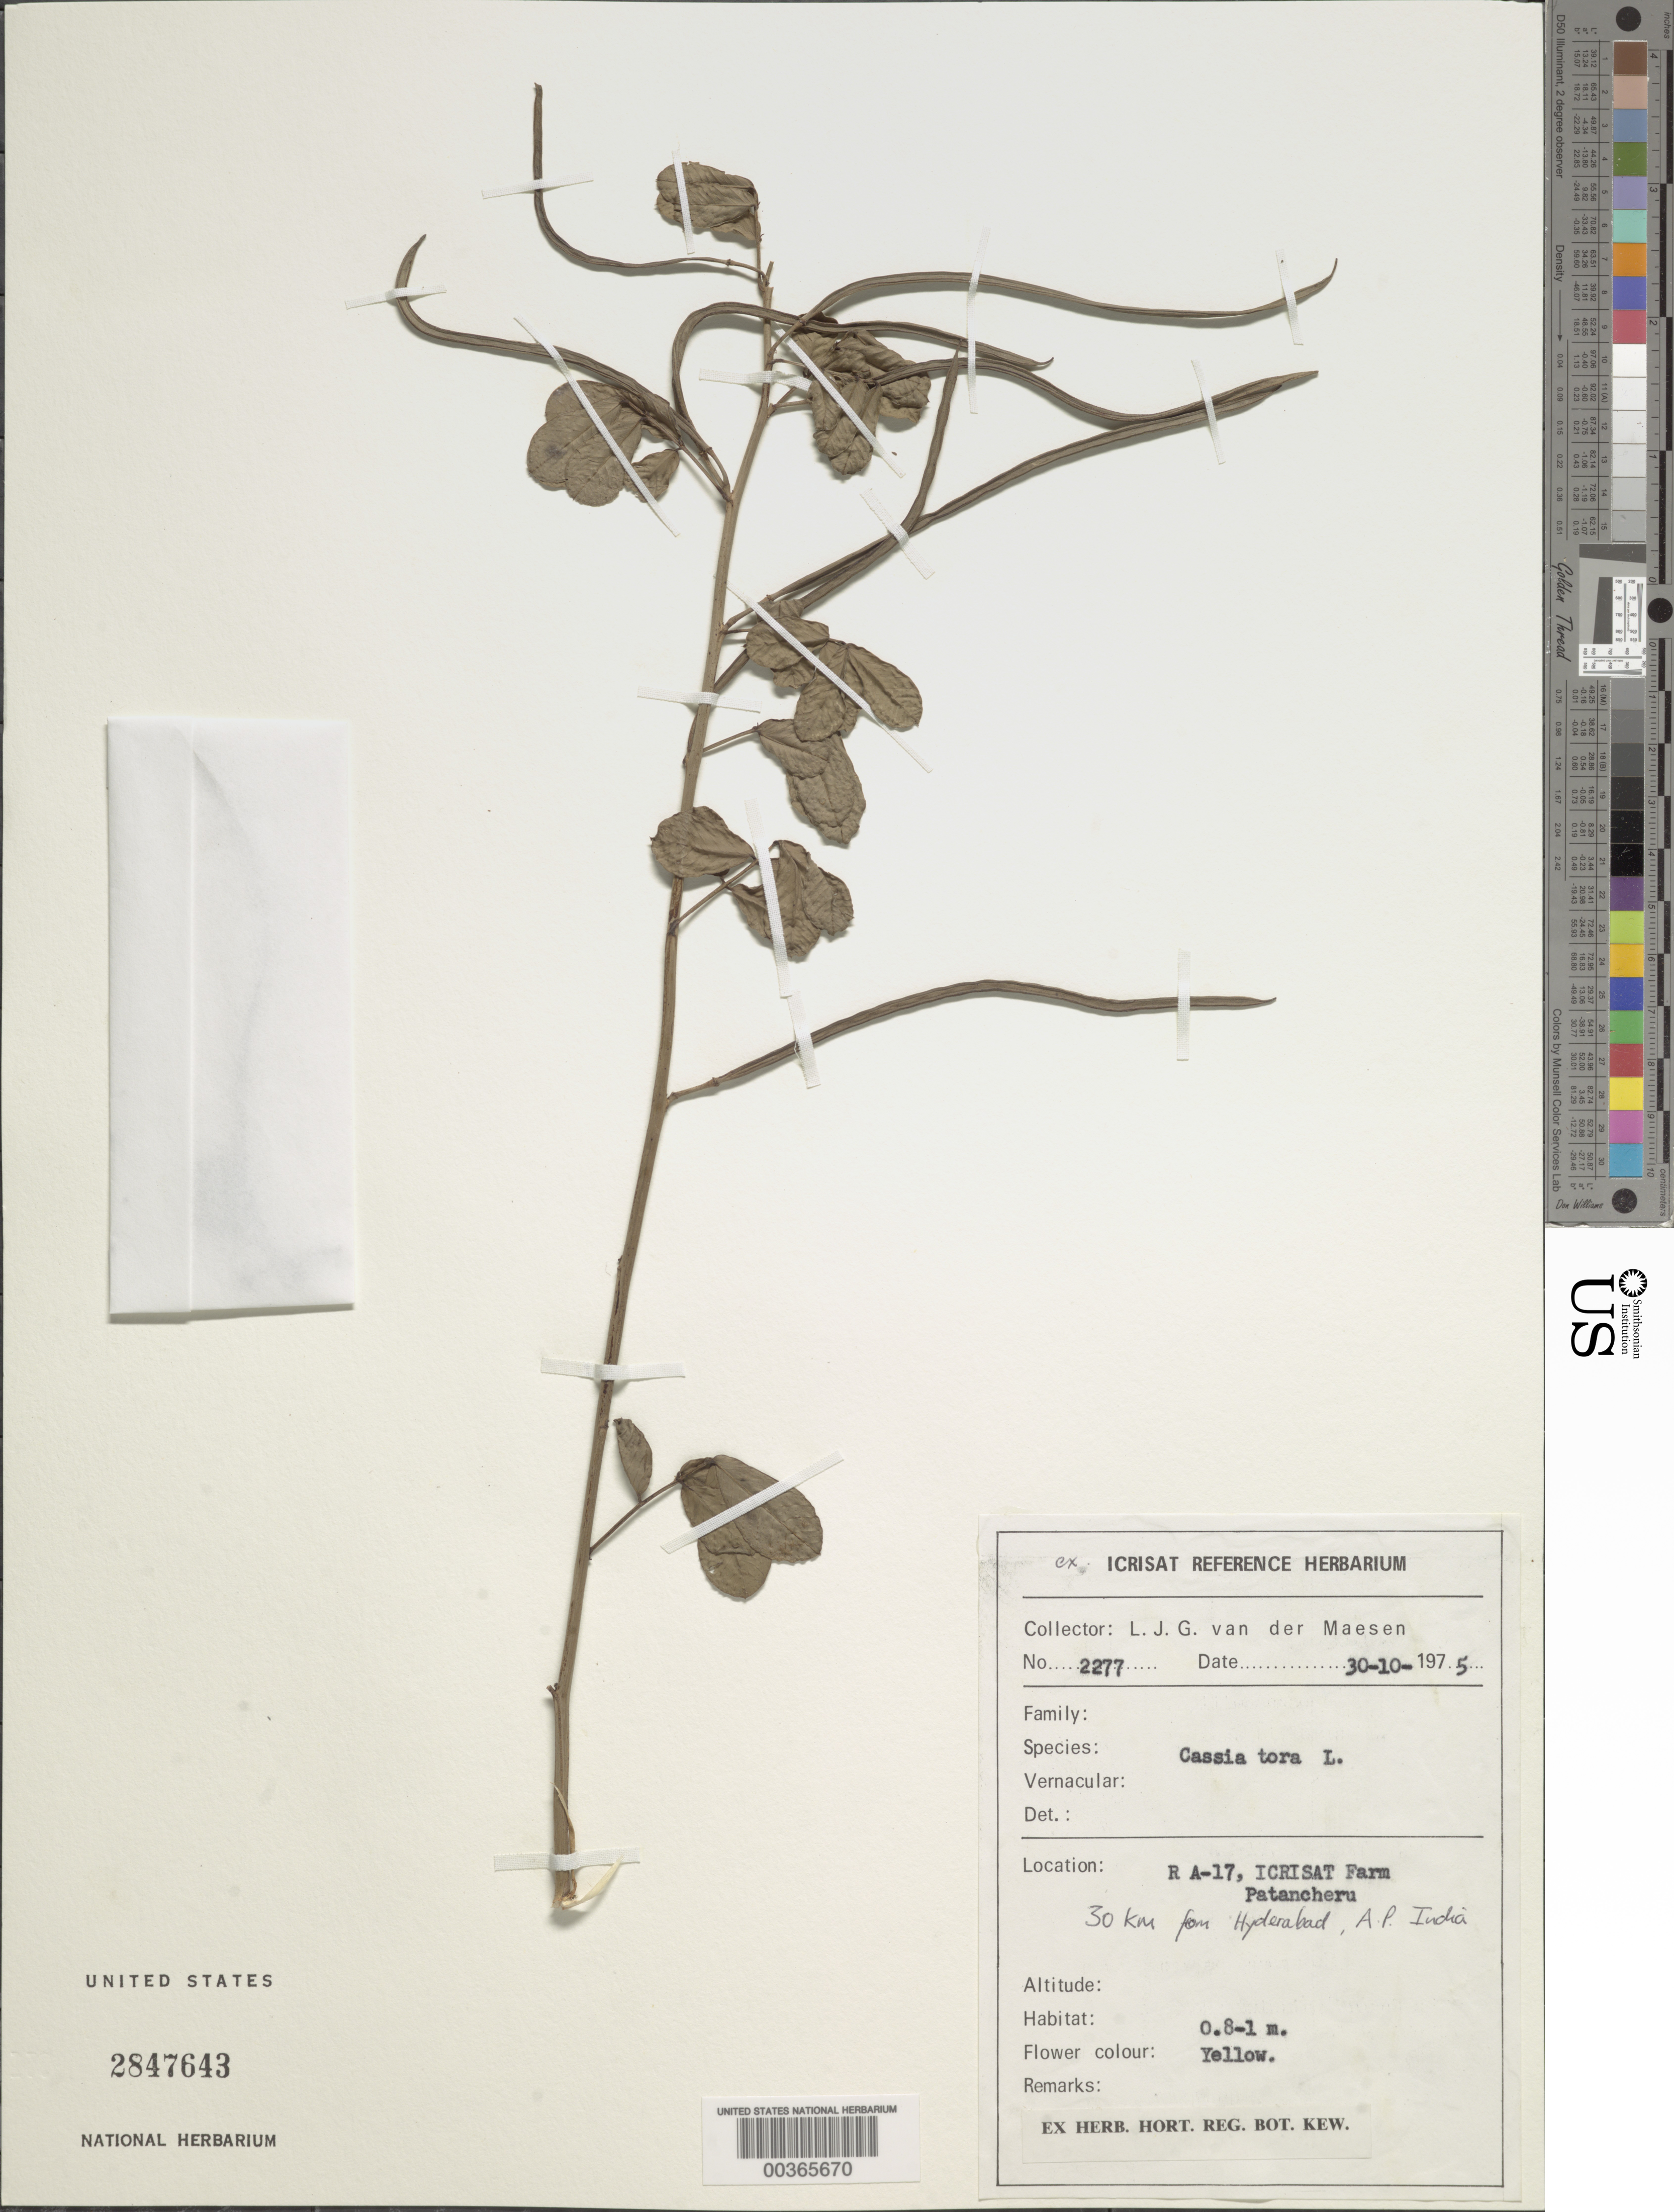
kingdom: Plantae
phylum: Tracheophyta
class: Magnoliopsida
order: Fabales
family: Fabaceae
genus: Senna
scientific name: Senna obtusifolia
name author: (L.) H.S. Irwin & Barneby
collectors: L. van der Maesen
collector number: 2277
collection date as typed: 30 Oct 1975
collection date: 1975-10-30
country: India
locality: RA-17, ICRISAT Farm; Patancheru; 30 km from Hyderabad, A.P. India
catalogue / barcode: US 2847643